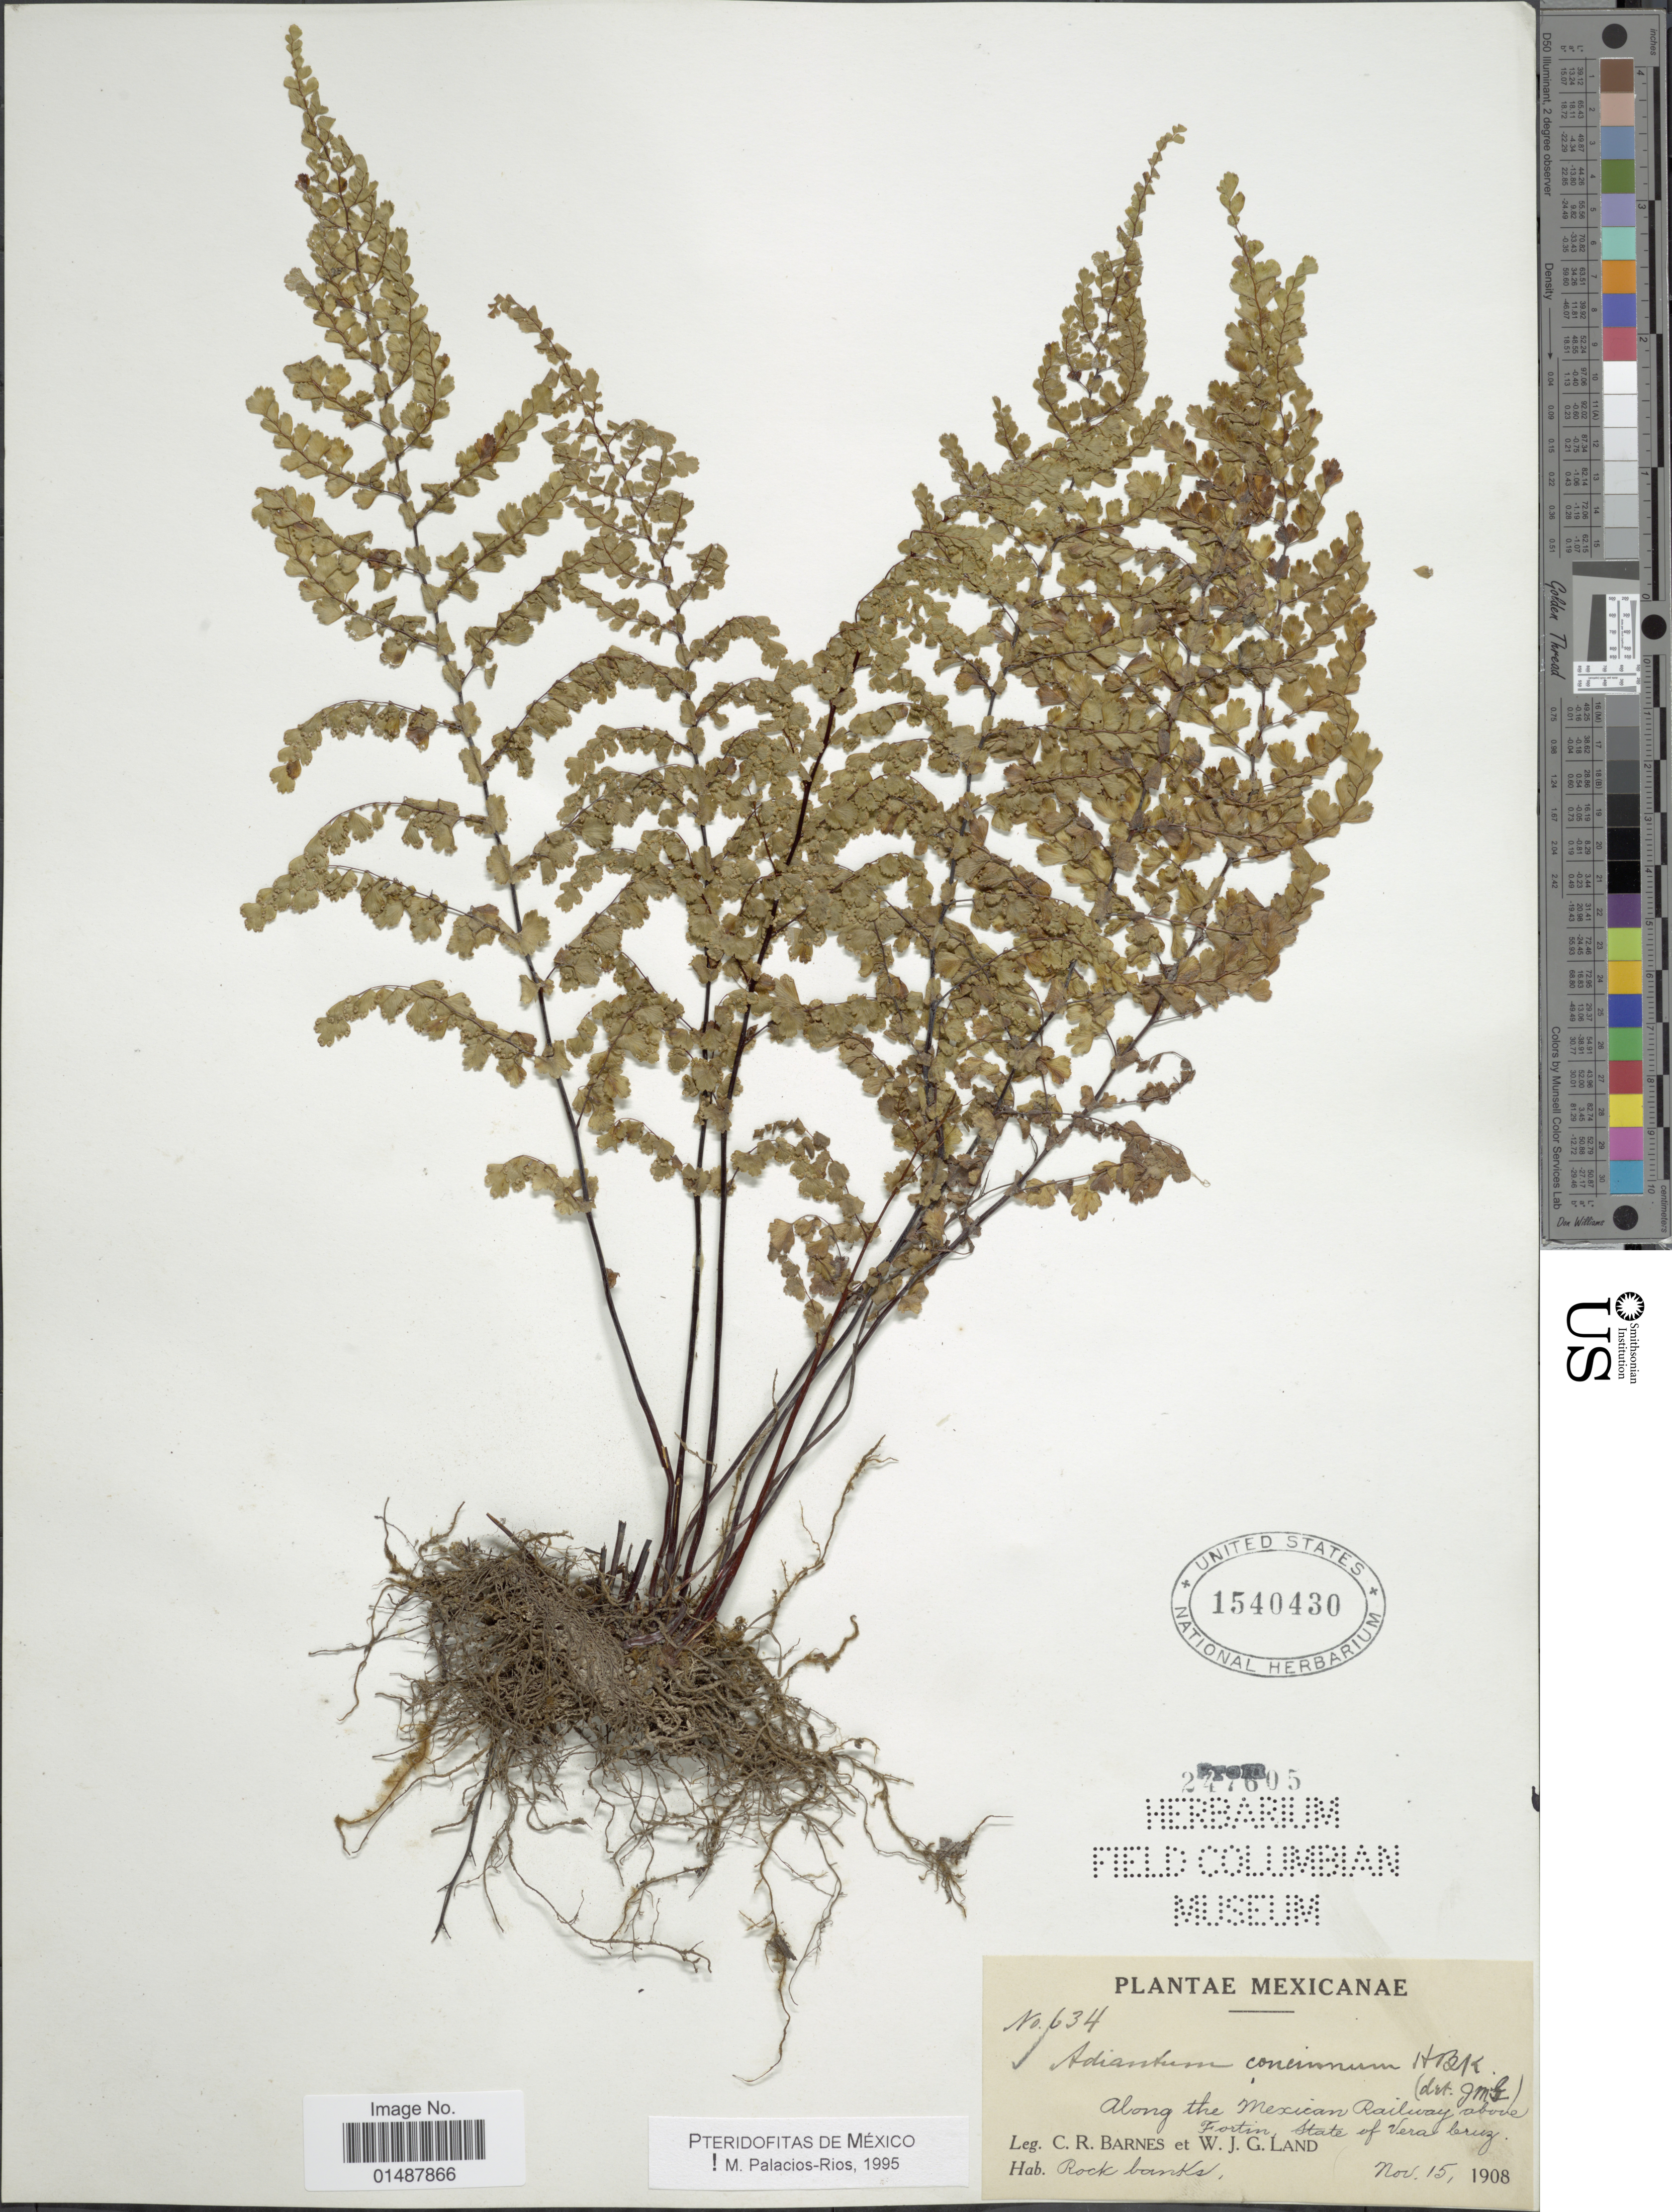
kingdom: Plantae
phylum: Tracheophyta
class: Polypodiopsida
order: Polypodiales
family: Pteridaceae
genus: Adiantum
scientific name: Adiantum concinnum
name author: Humb. & Bonpl. ex Willd.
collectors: C. R. Barnes & W. J. G. Land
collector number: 634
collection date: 1908-11-15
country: Mexico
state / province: Veracruz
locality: Along the Mexican Railway above, Fortin, State of Vera Cruz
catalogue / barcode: US 1540430